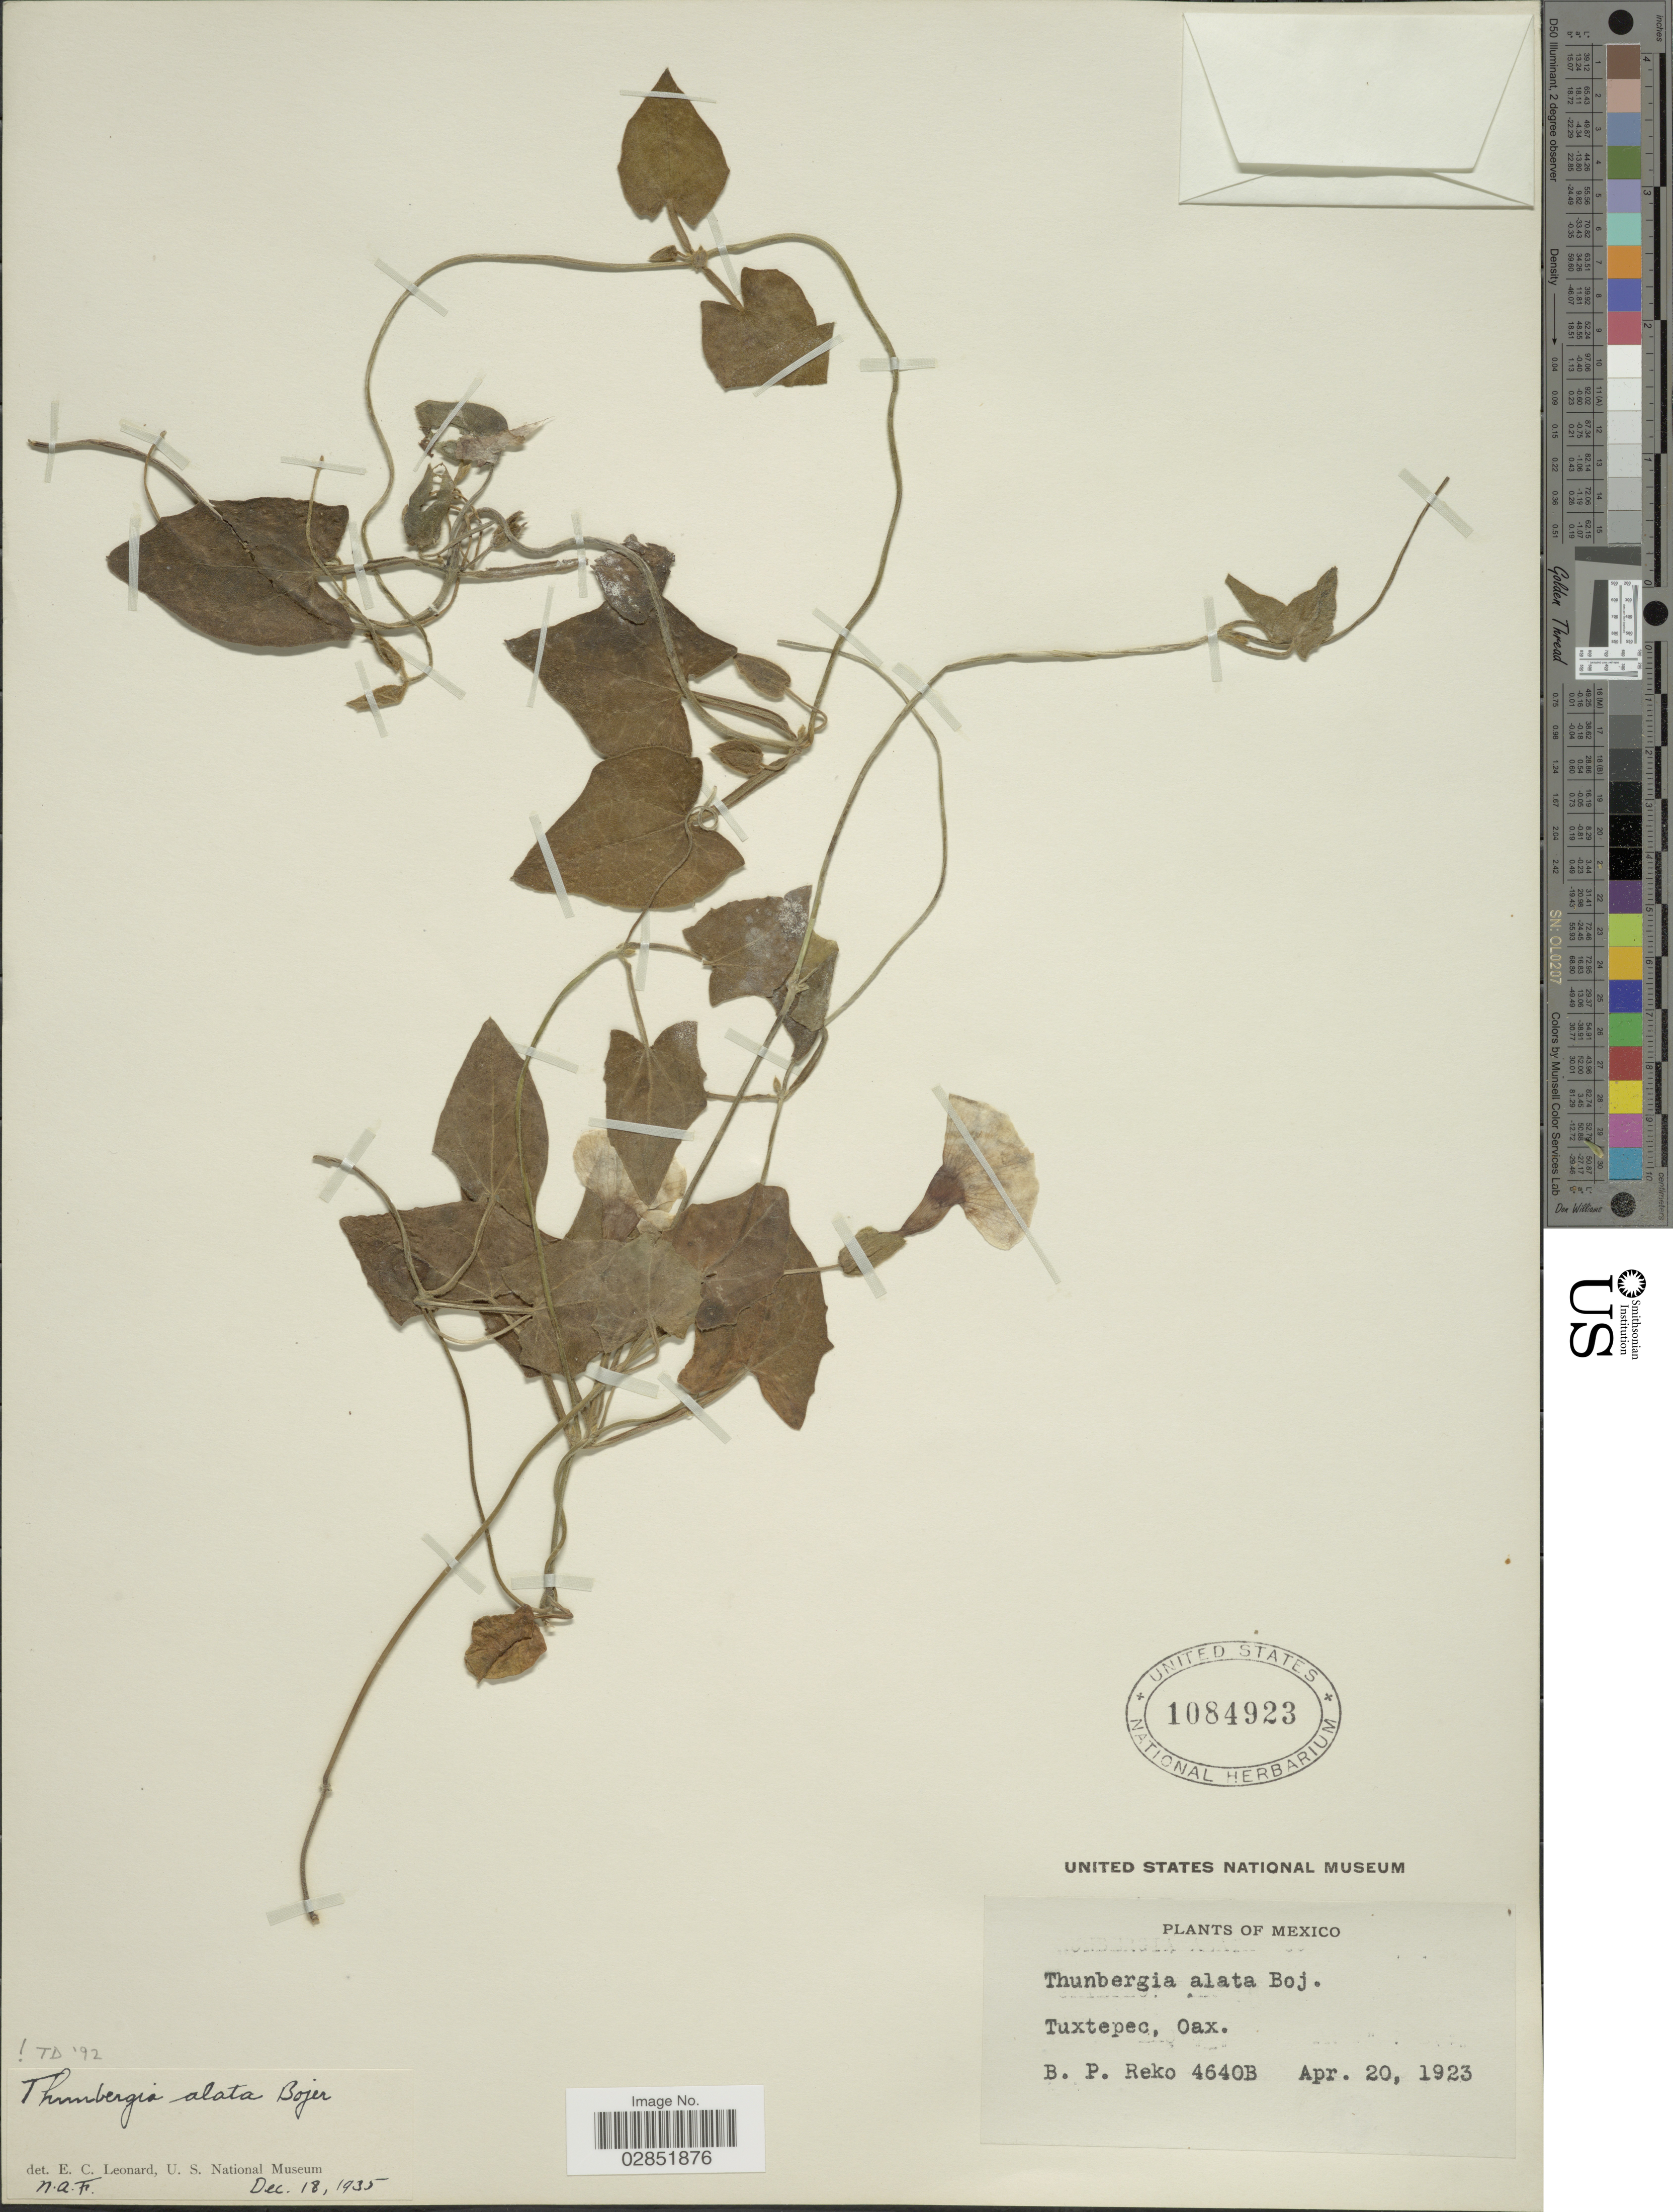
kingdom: Plantae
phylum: Tracheophyta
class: Magnoliopsida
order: Lamiales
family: Acanthaceae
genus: Thunbergia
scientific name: Thunbergia alata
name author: Bojer ex Sims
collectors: B. P. Reko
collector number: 4640B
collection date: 1923-04-20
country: Mexico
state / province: Oaxaca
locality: Tuxtepec.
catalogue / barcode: US 1084923